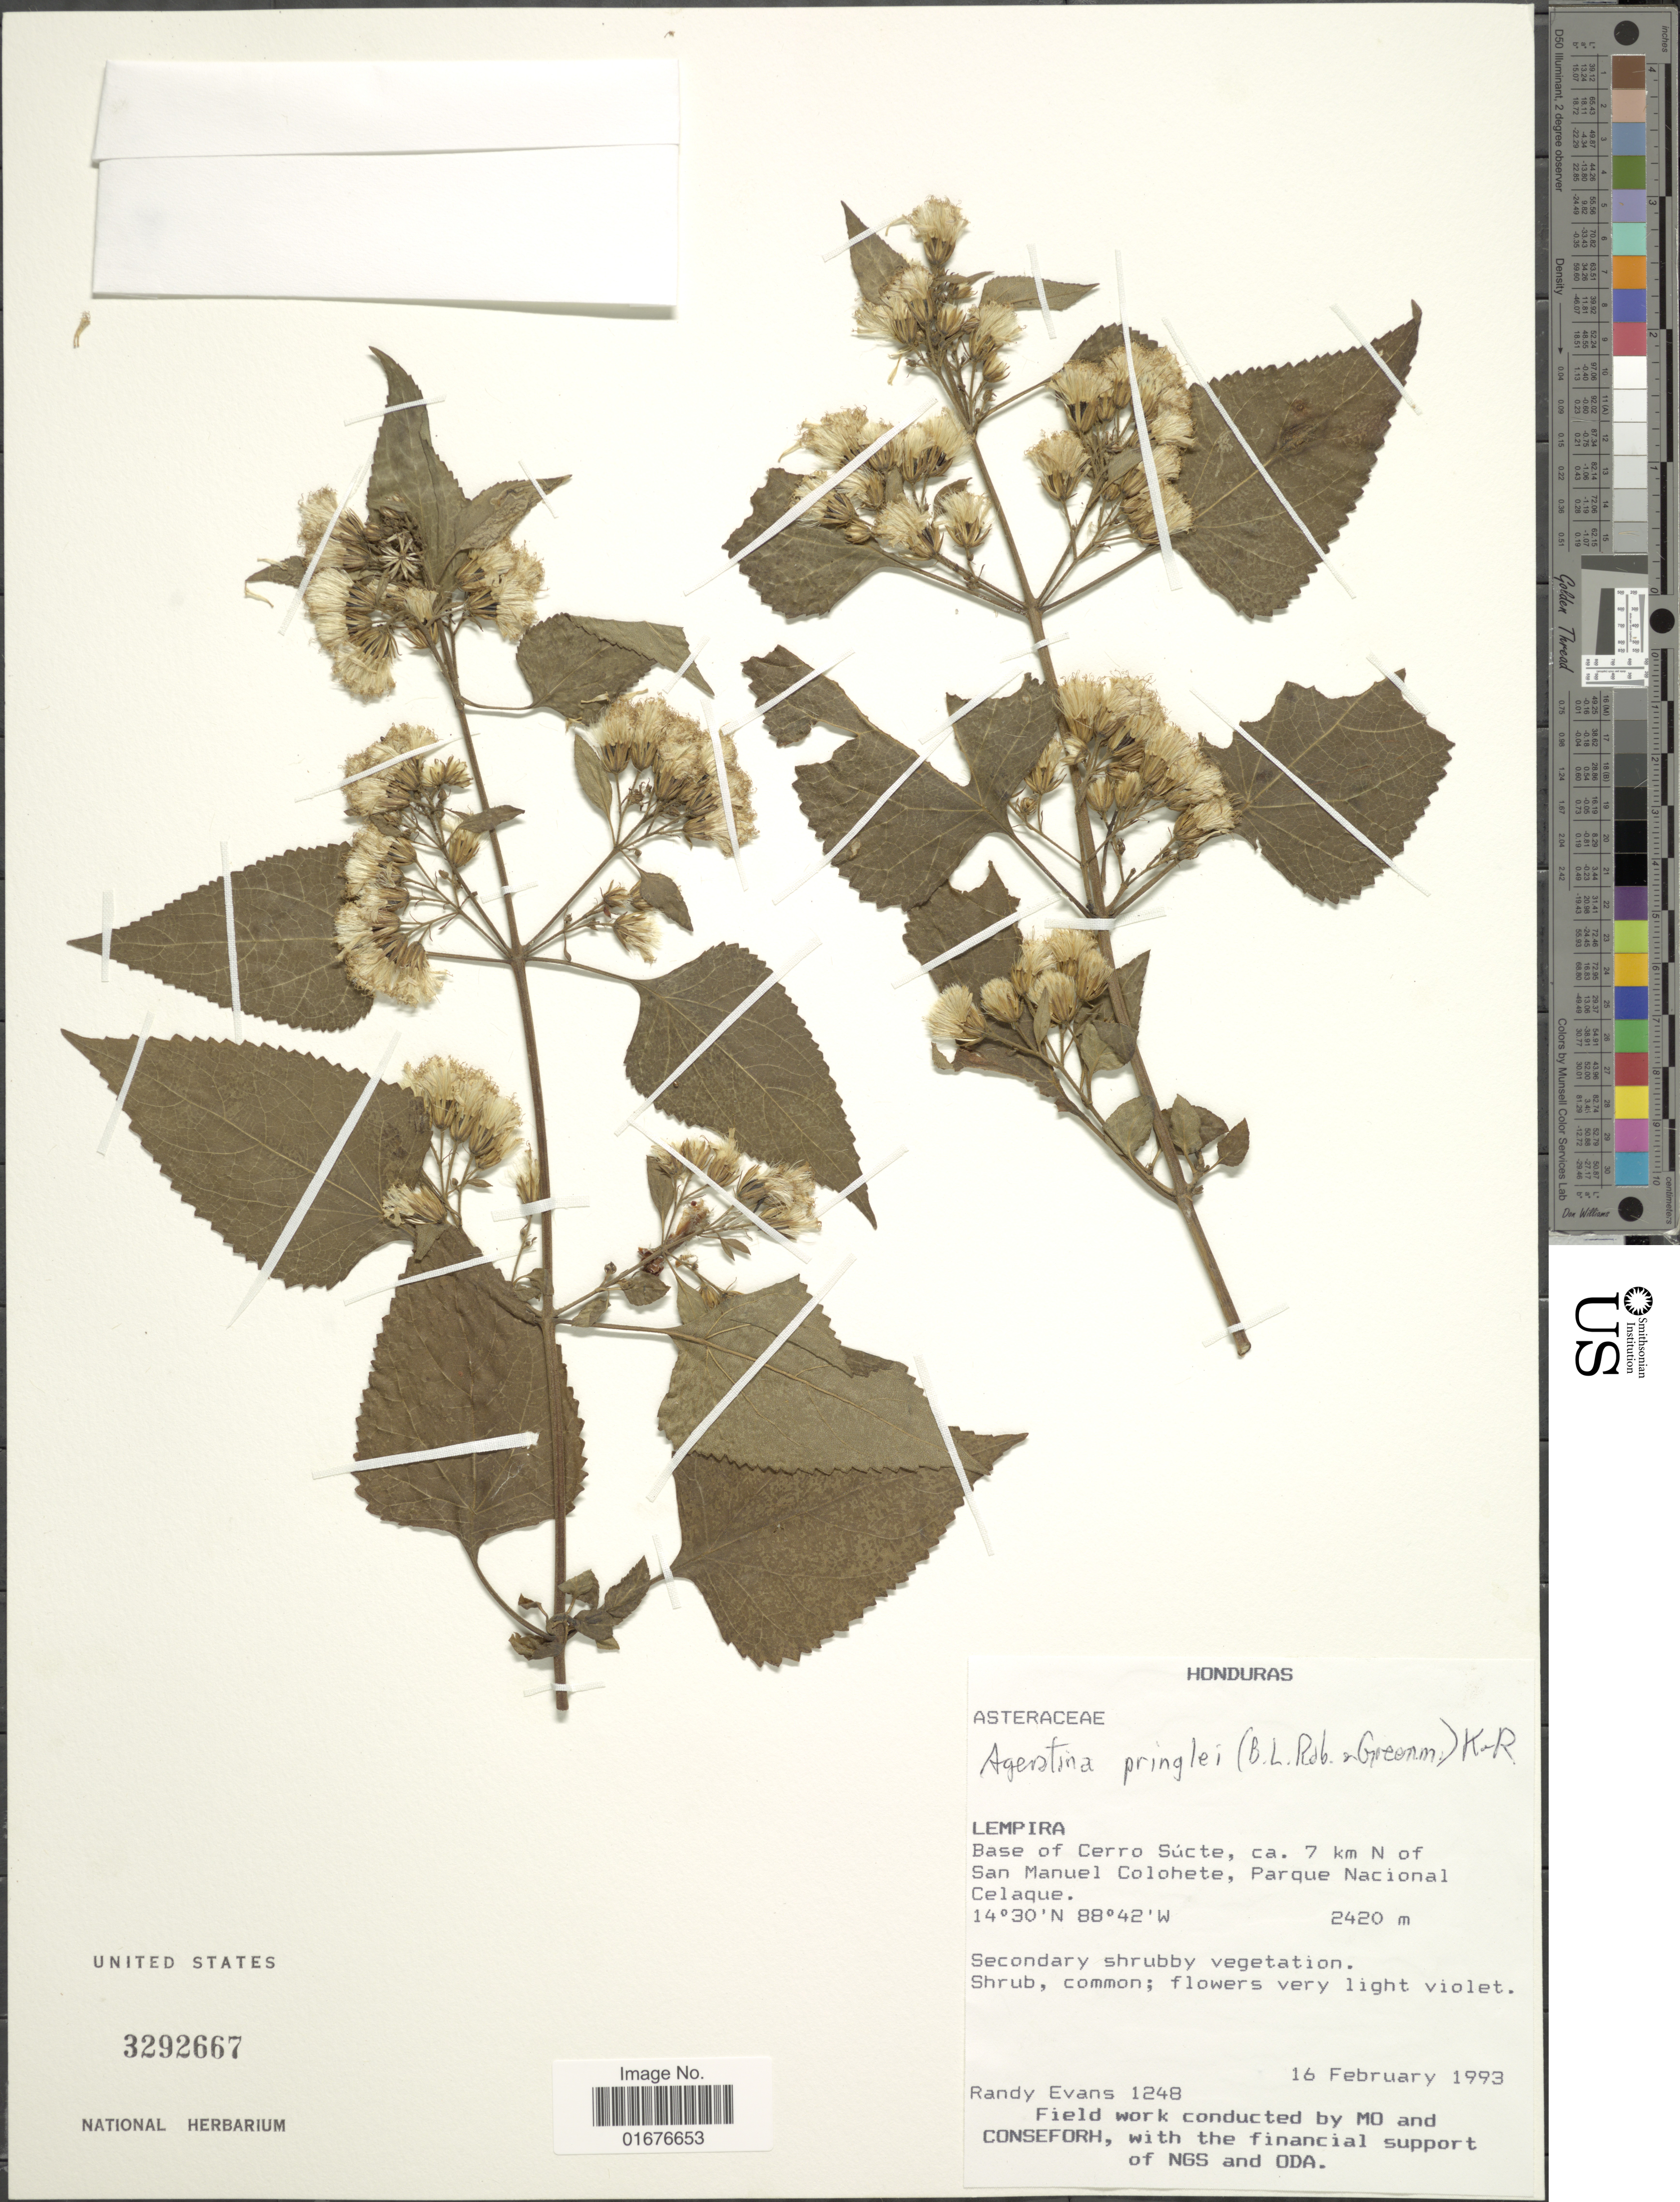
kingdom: Plantae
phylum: Tracheophyta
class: Magnoliopsida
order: Asterales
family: Asteraceae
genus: Ageratina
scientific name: Ageratina pringlei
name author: (B.L. Rob. & Greenm.) R.M. King & H. Rob.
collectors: R. Evans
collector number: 1248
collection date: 1993-02-16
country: Honduras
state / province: Lempira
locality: Base of Cerro Súcte, ca. 7 km N of San Manuel Colohete, Parque Nacional Celaque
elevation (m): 2420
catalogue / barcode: US 3292667